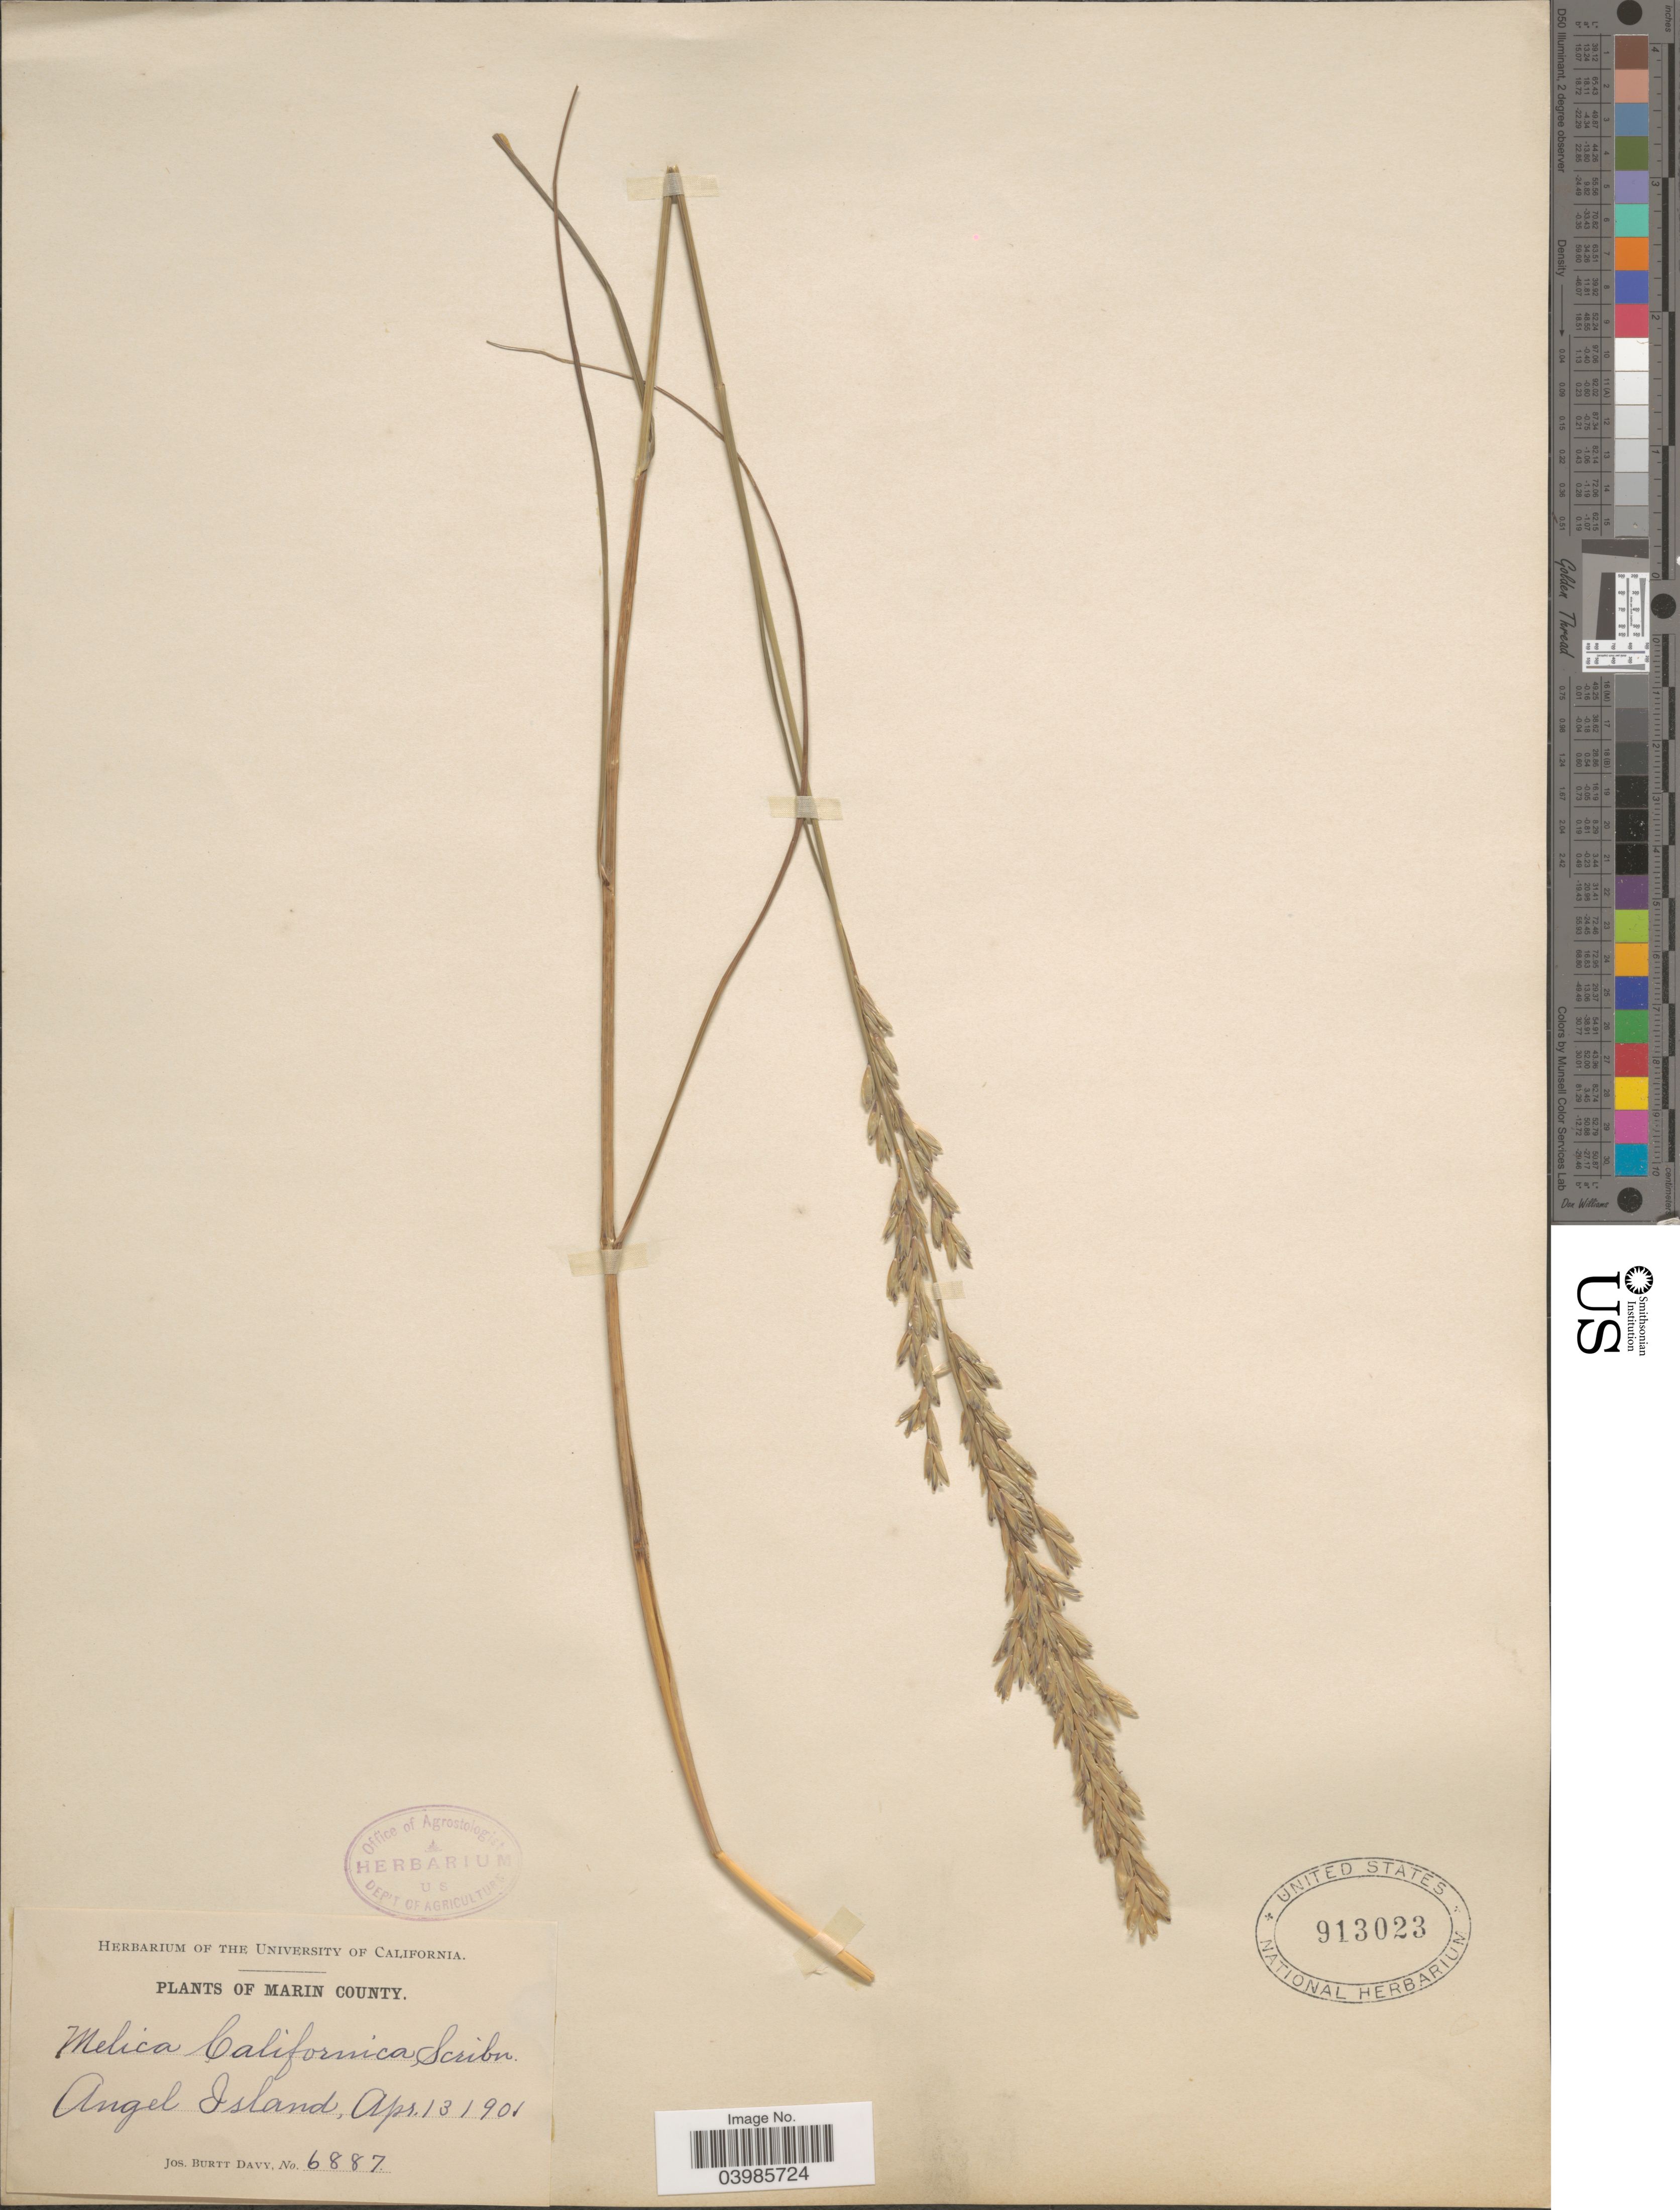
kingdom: Plantae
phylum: Tracheophyta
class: Liliopsida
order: Poales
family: Poaceae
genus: Melica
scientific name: Melica californica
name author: Scribn.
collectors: J. Burtt Davy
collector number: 6887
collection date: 1901-04-13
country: United States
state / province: California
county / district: Marin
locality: Marin County. Angel Island.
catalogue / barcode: US 913023